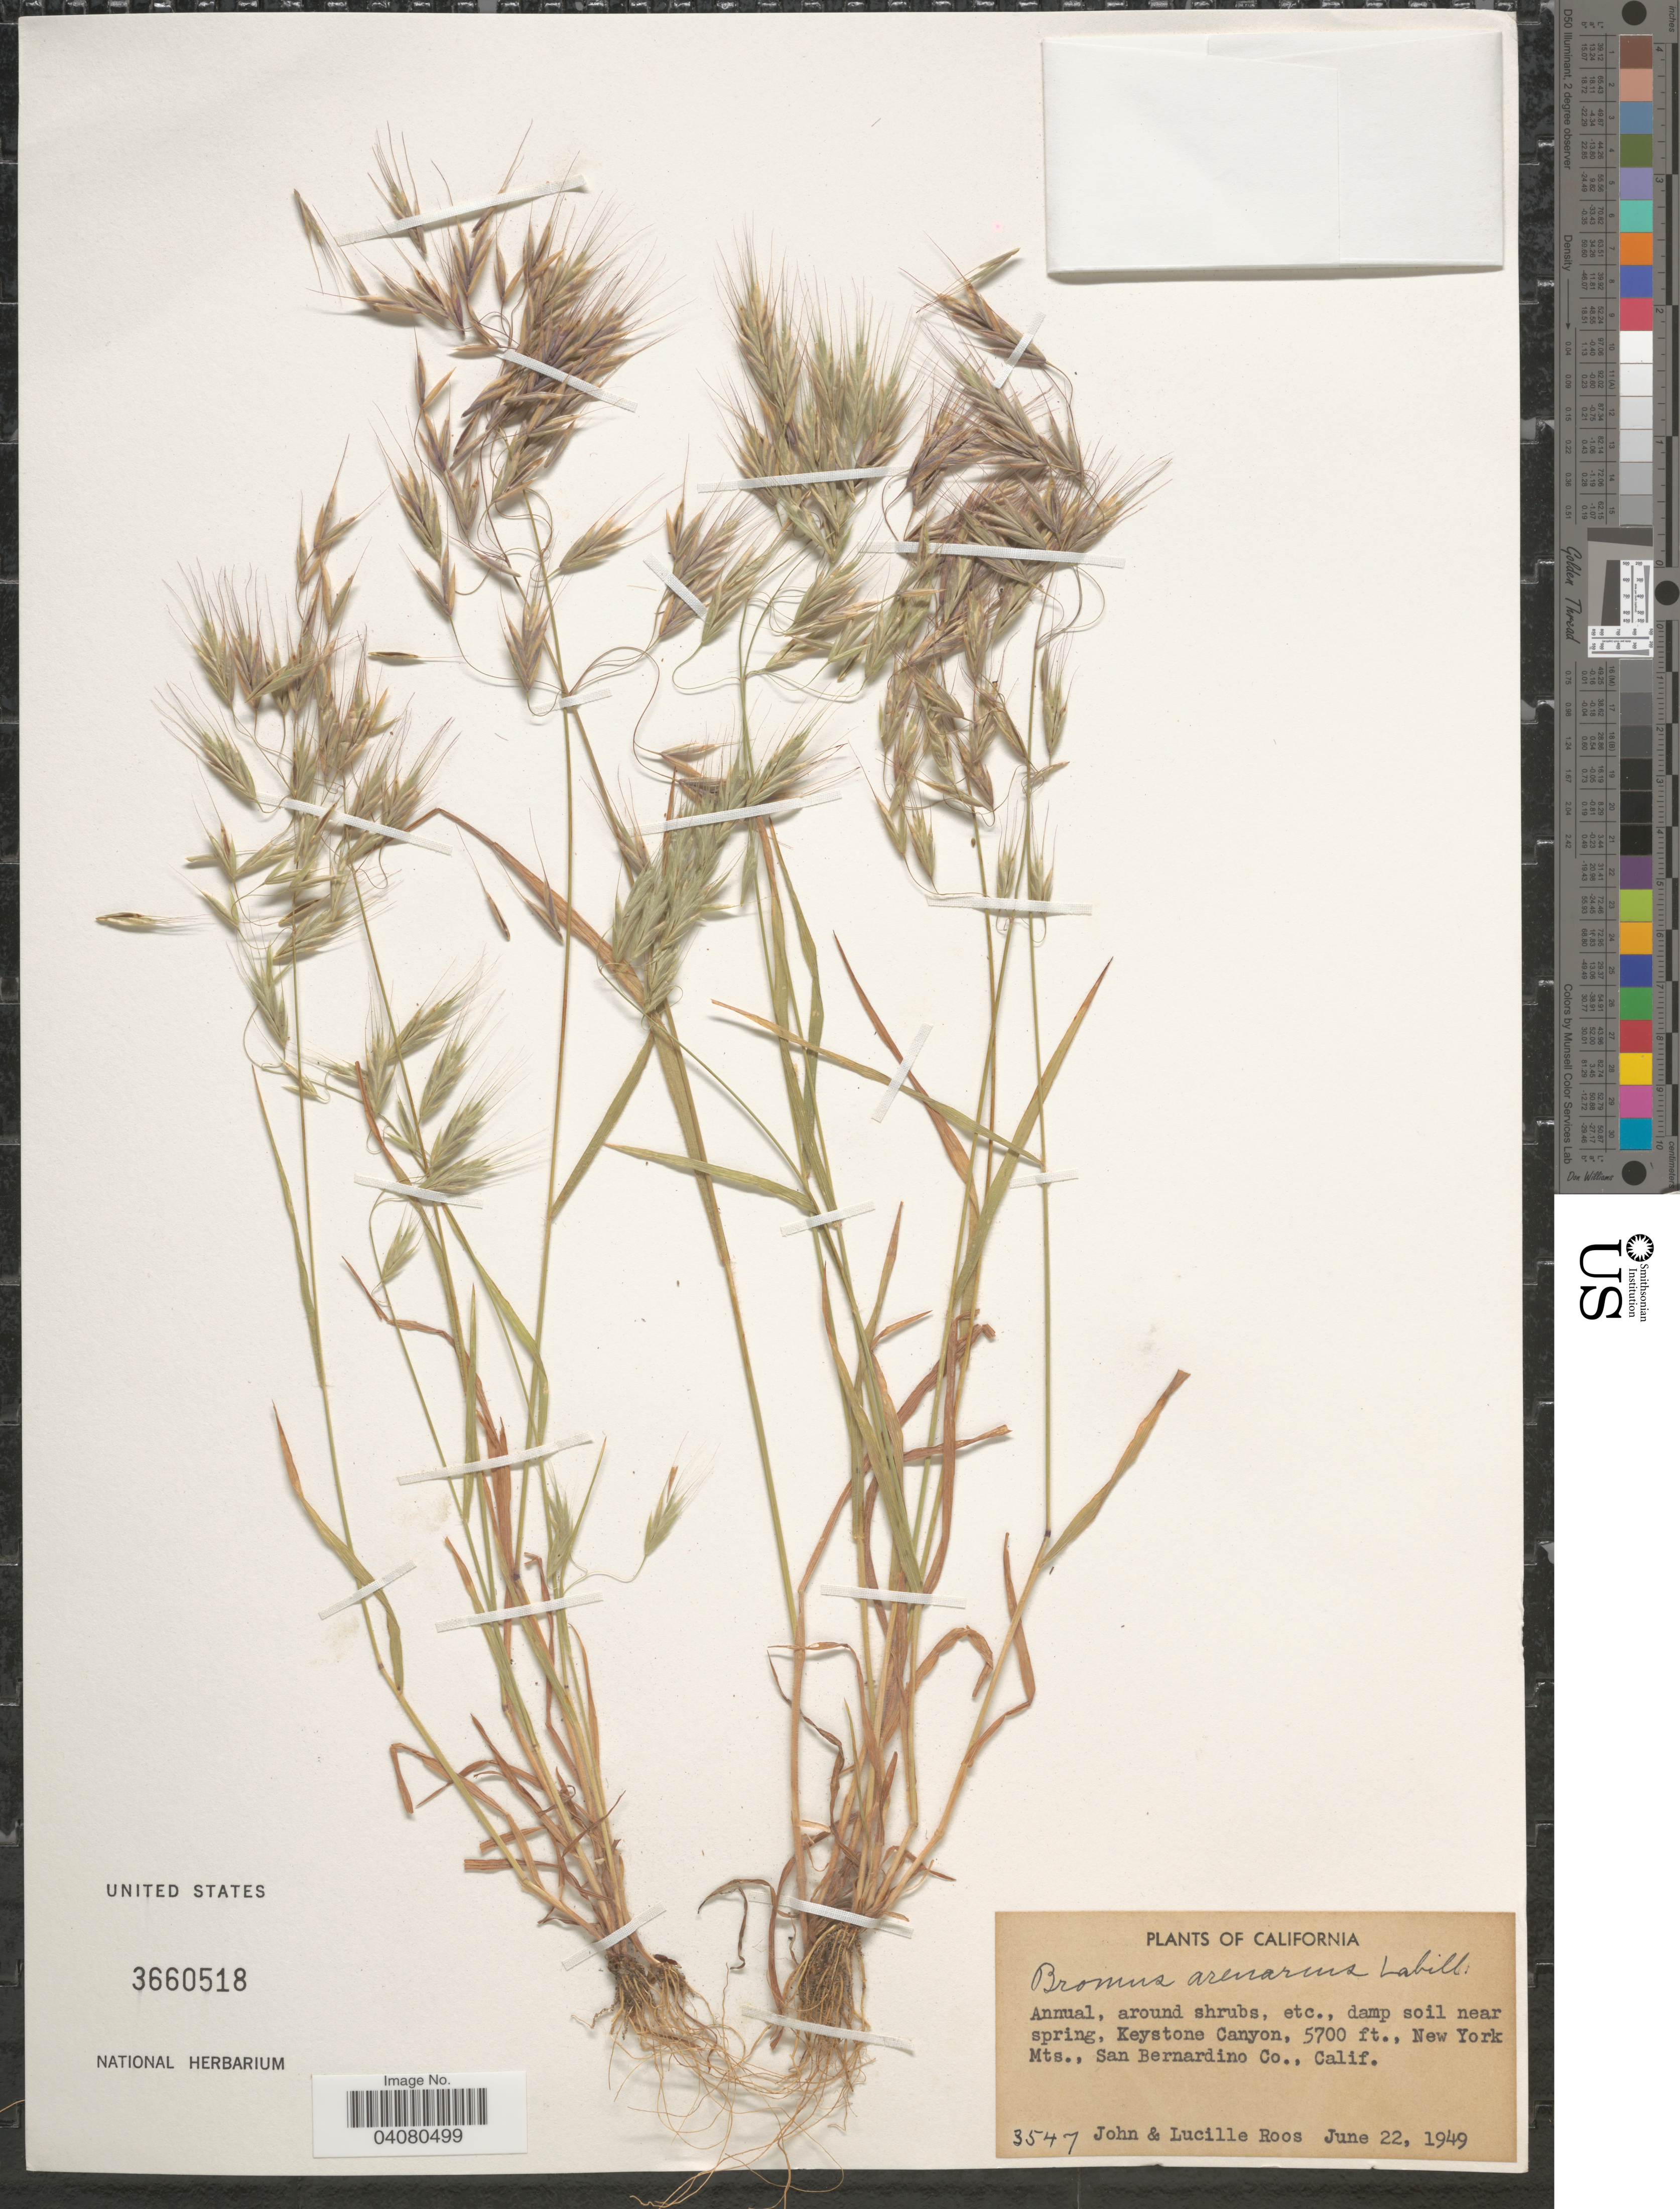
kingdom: Plantae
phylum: Tracheophyta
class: Liliopsida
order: Poales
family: Poaceae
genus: Bromus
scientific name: Bromus arizonicus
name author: (Shear) Stebbins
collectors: J. C. Roos & L. Roos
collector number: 3547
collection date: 1949-06-22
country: United States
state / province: California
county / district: San Bernardino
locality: Damp soil near spring, Keystone Canyon, New York Mts., San Bernardino Co.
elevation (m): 1737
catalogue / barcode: US 3660518